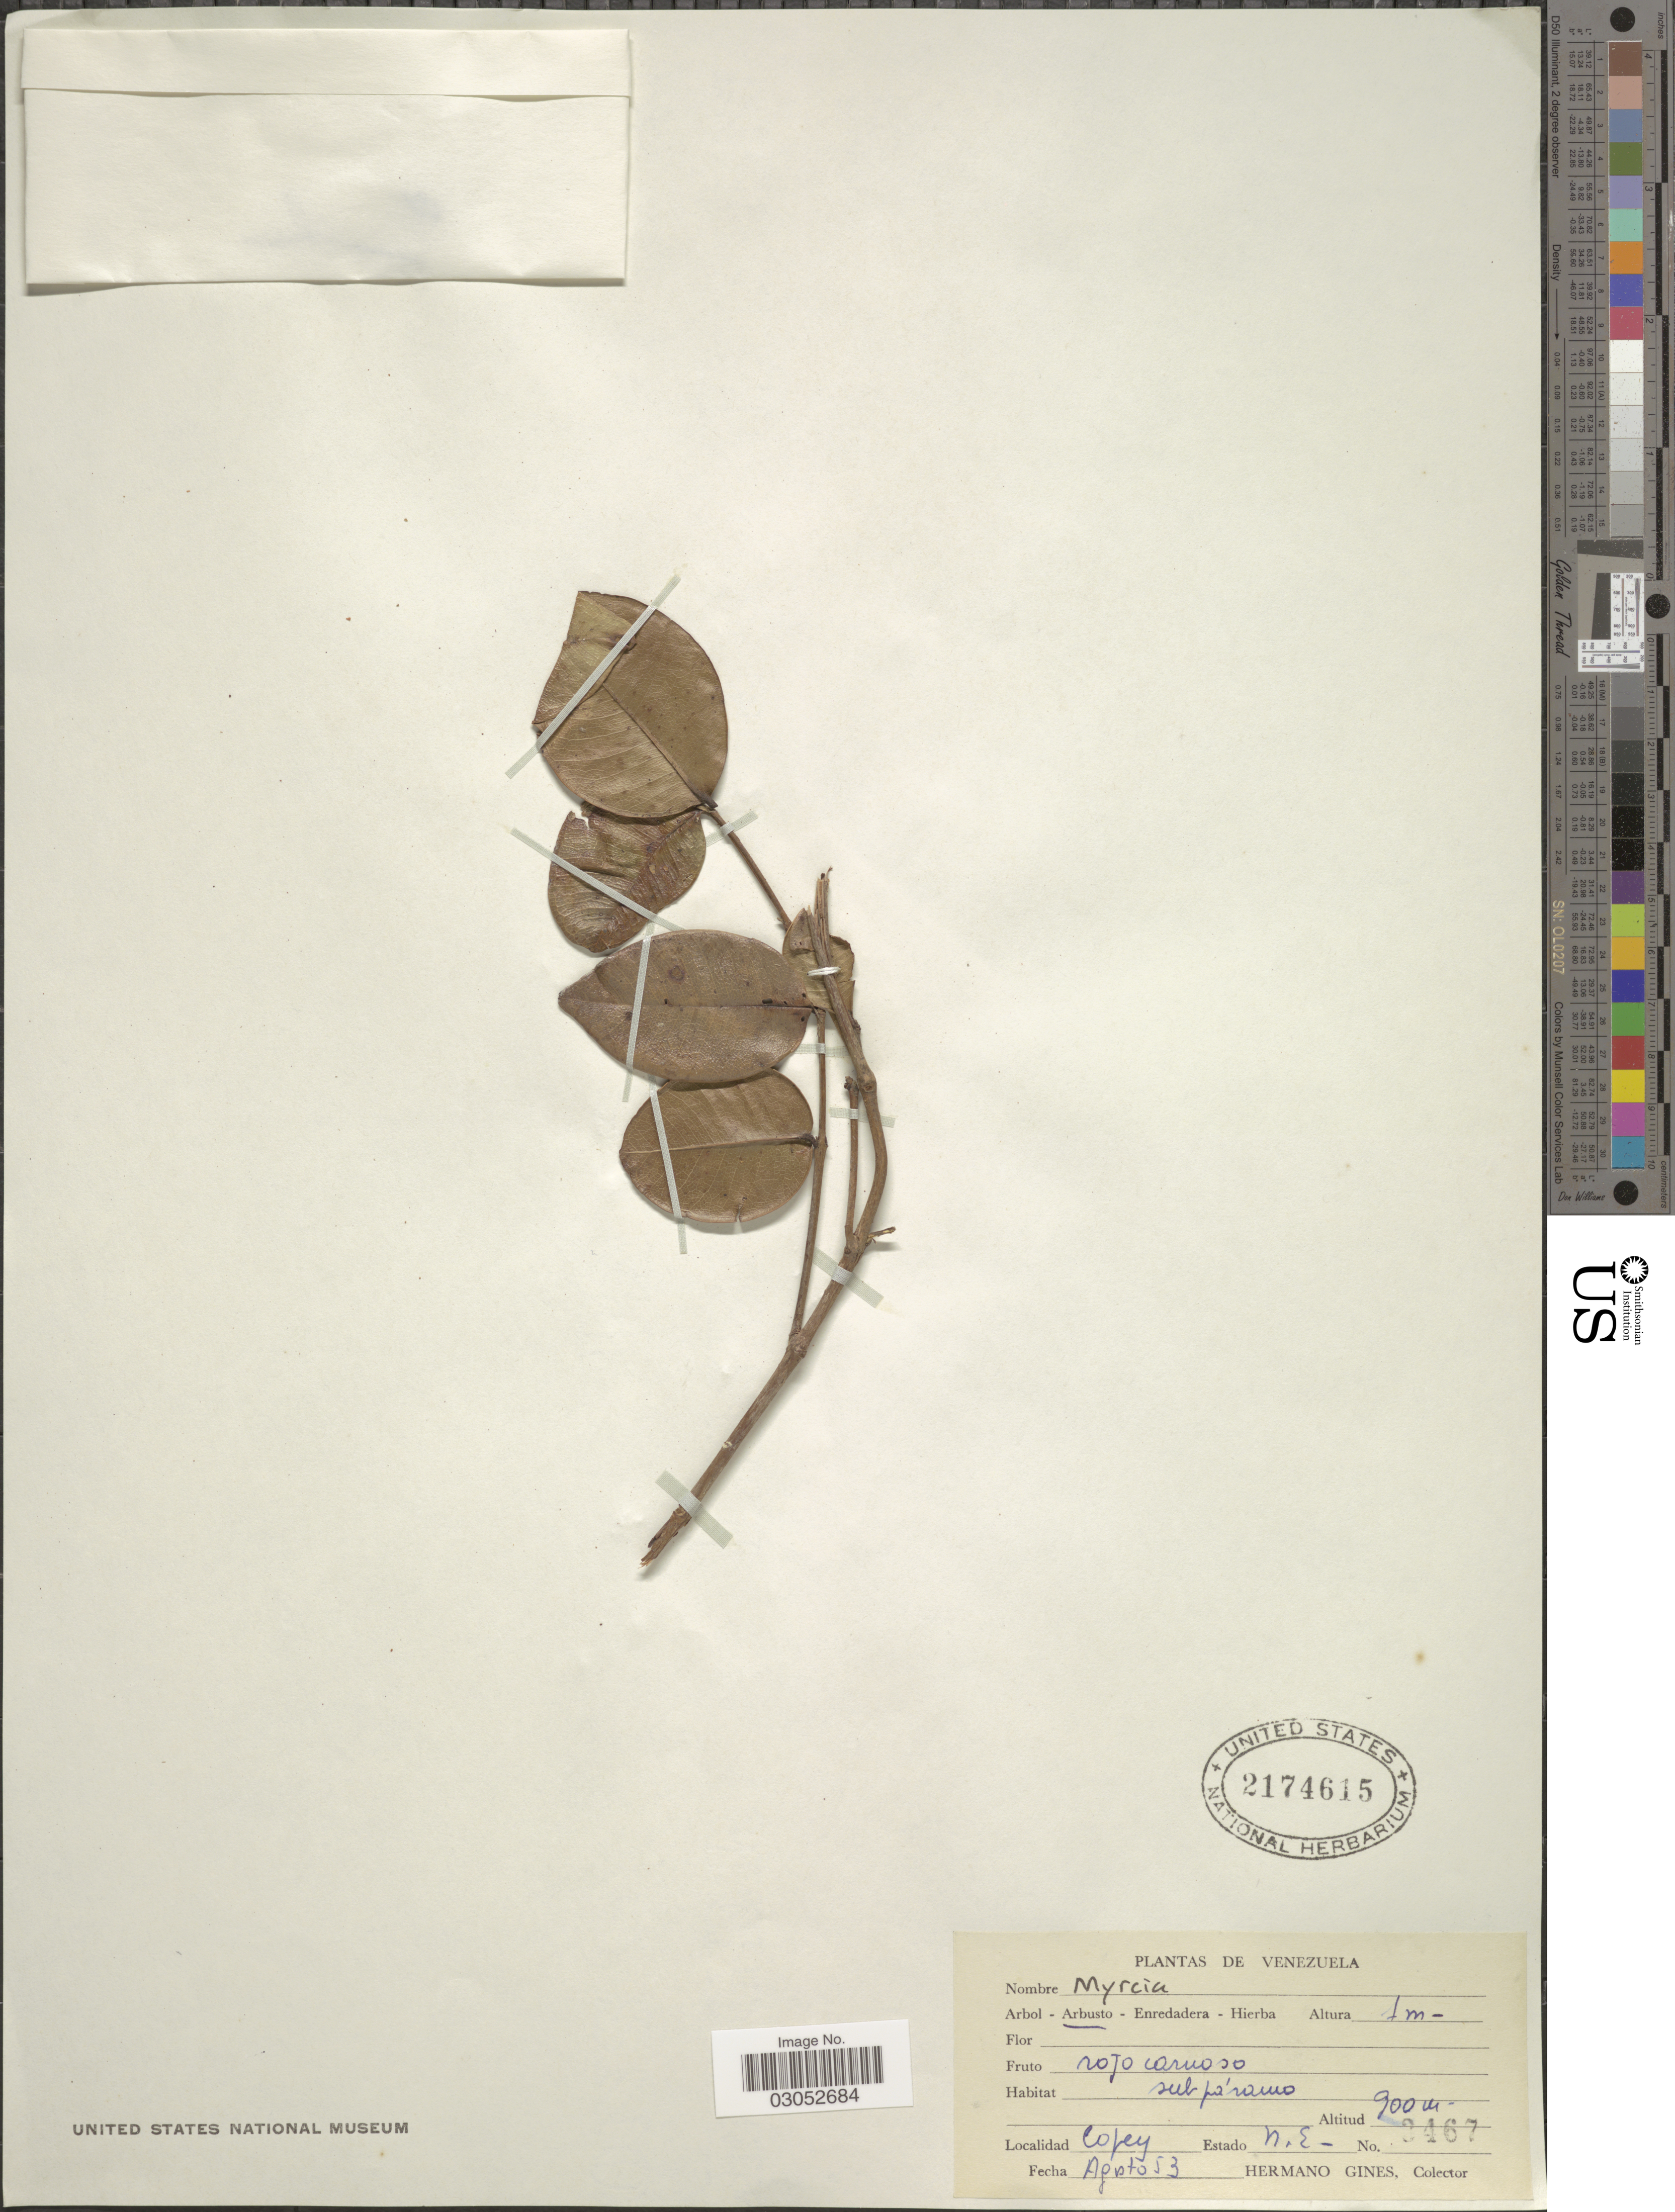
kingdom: Plantae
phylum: Tracheophyta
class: Magnoliopsida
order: Myrtales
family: Myrtaceae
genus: Myrcia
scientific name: Myrcia sp.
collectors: Bro. Gines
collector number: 3467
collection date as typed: Transcribed d/m/y: /8/53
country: Venezuela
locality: Copey, Estado N.E.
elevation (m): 900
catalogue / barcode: US 2174615